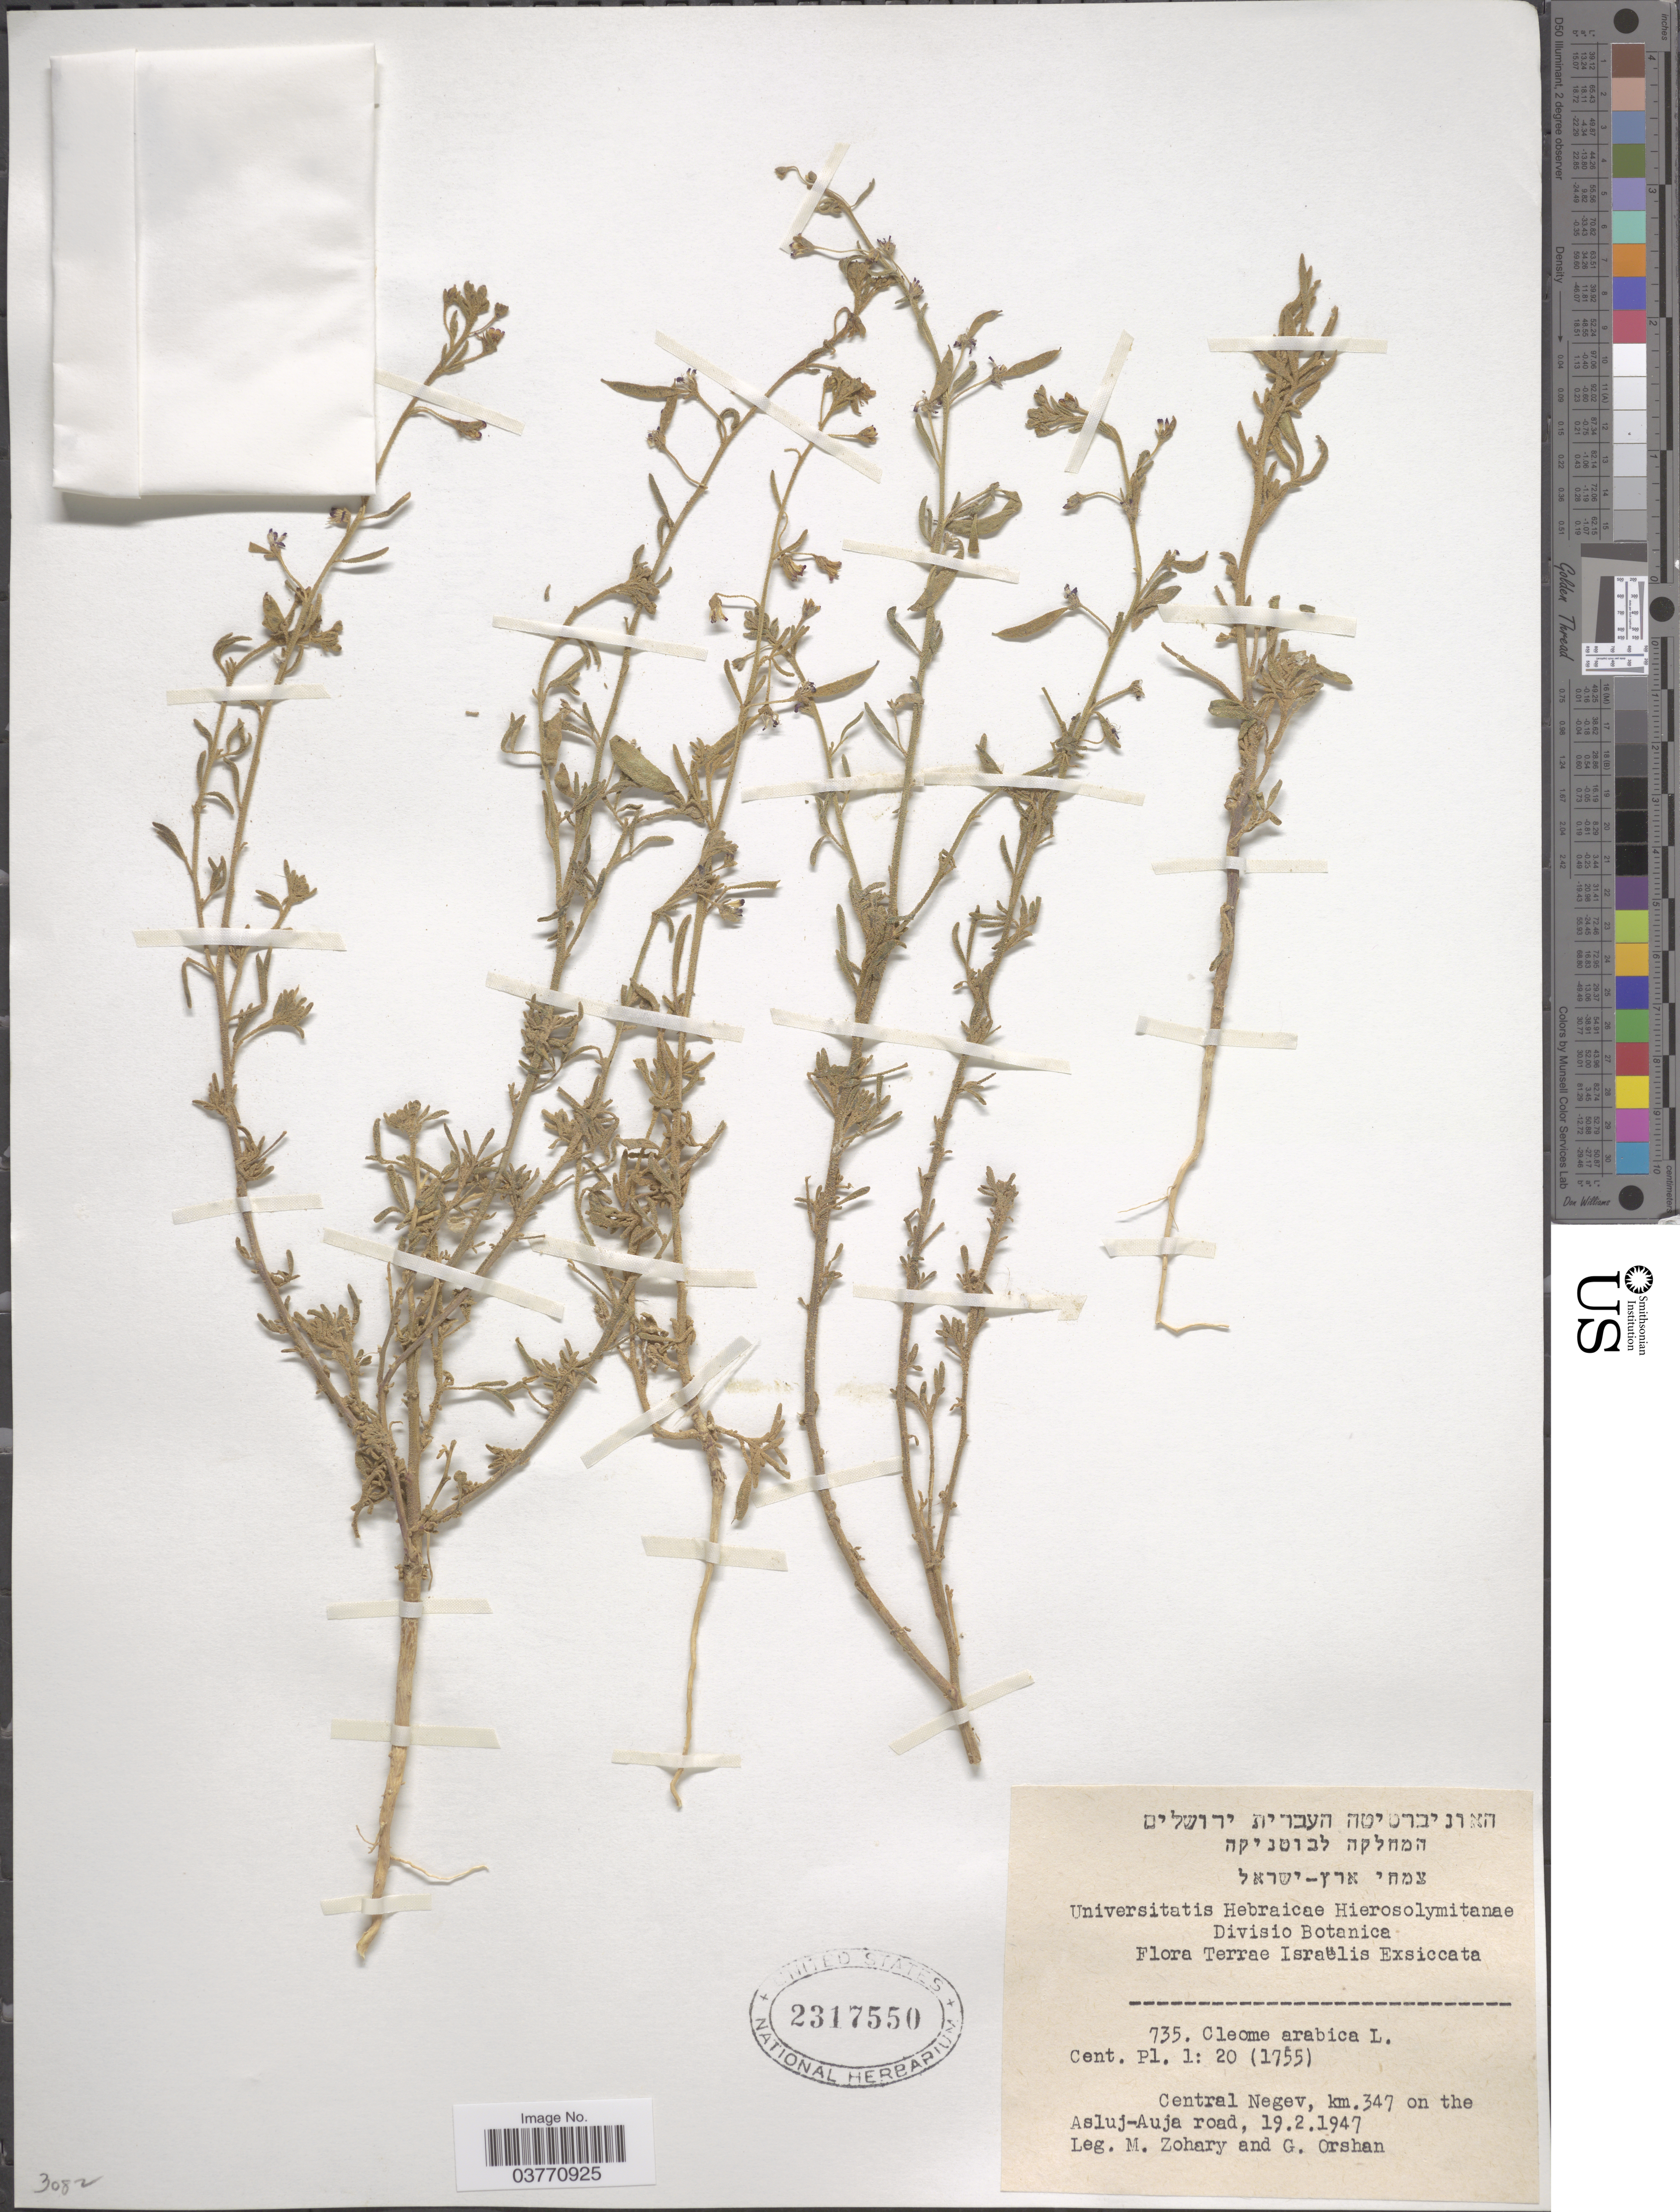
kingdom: Plantae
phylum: Tracheophyta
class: Magnoliopsida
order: Brassicales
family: Cleomaceae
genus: Cleome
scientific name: Cleome arabica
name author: L.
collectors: M. Zohary & G. Orshan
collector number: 735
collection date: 1947-02-19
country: Israel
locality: Terrae Israëlis. Central Negev, km. 347 on the Asluj-Auja road.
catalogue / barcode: US 2317550